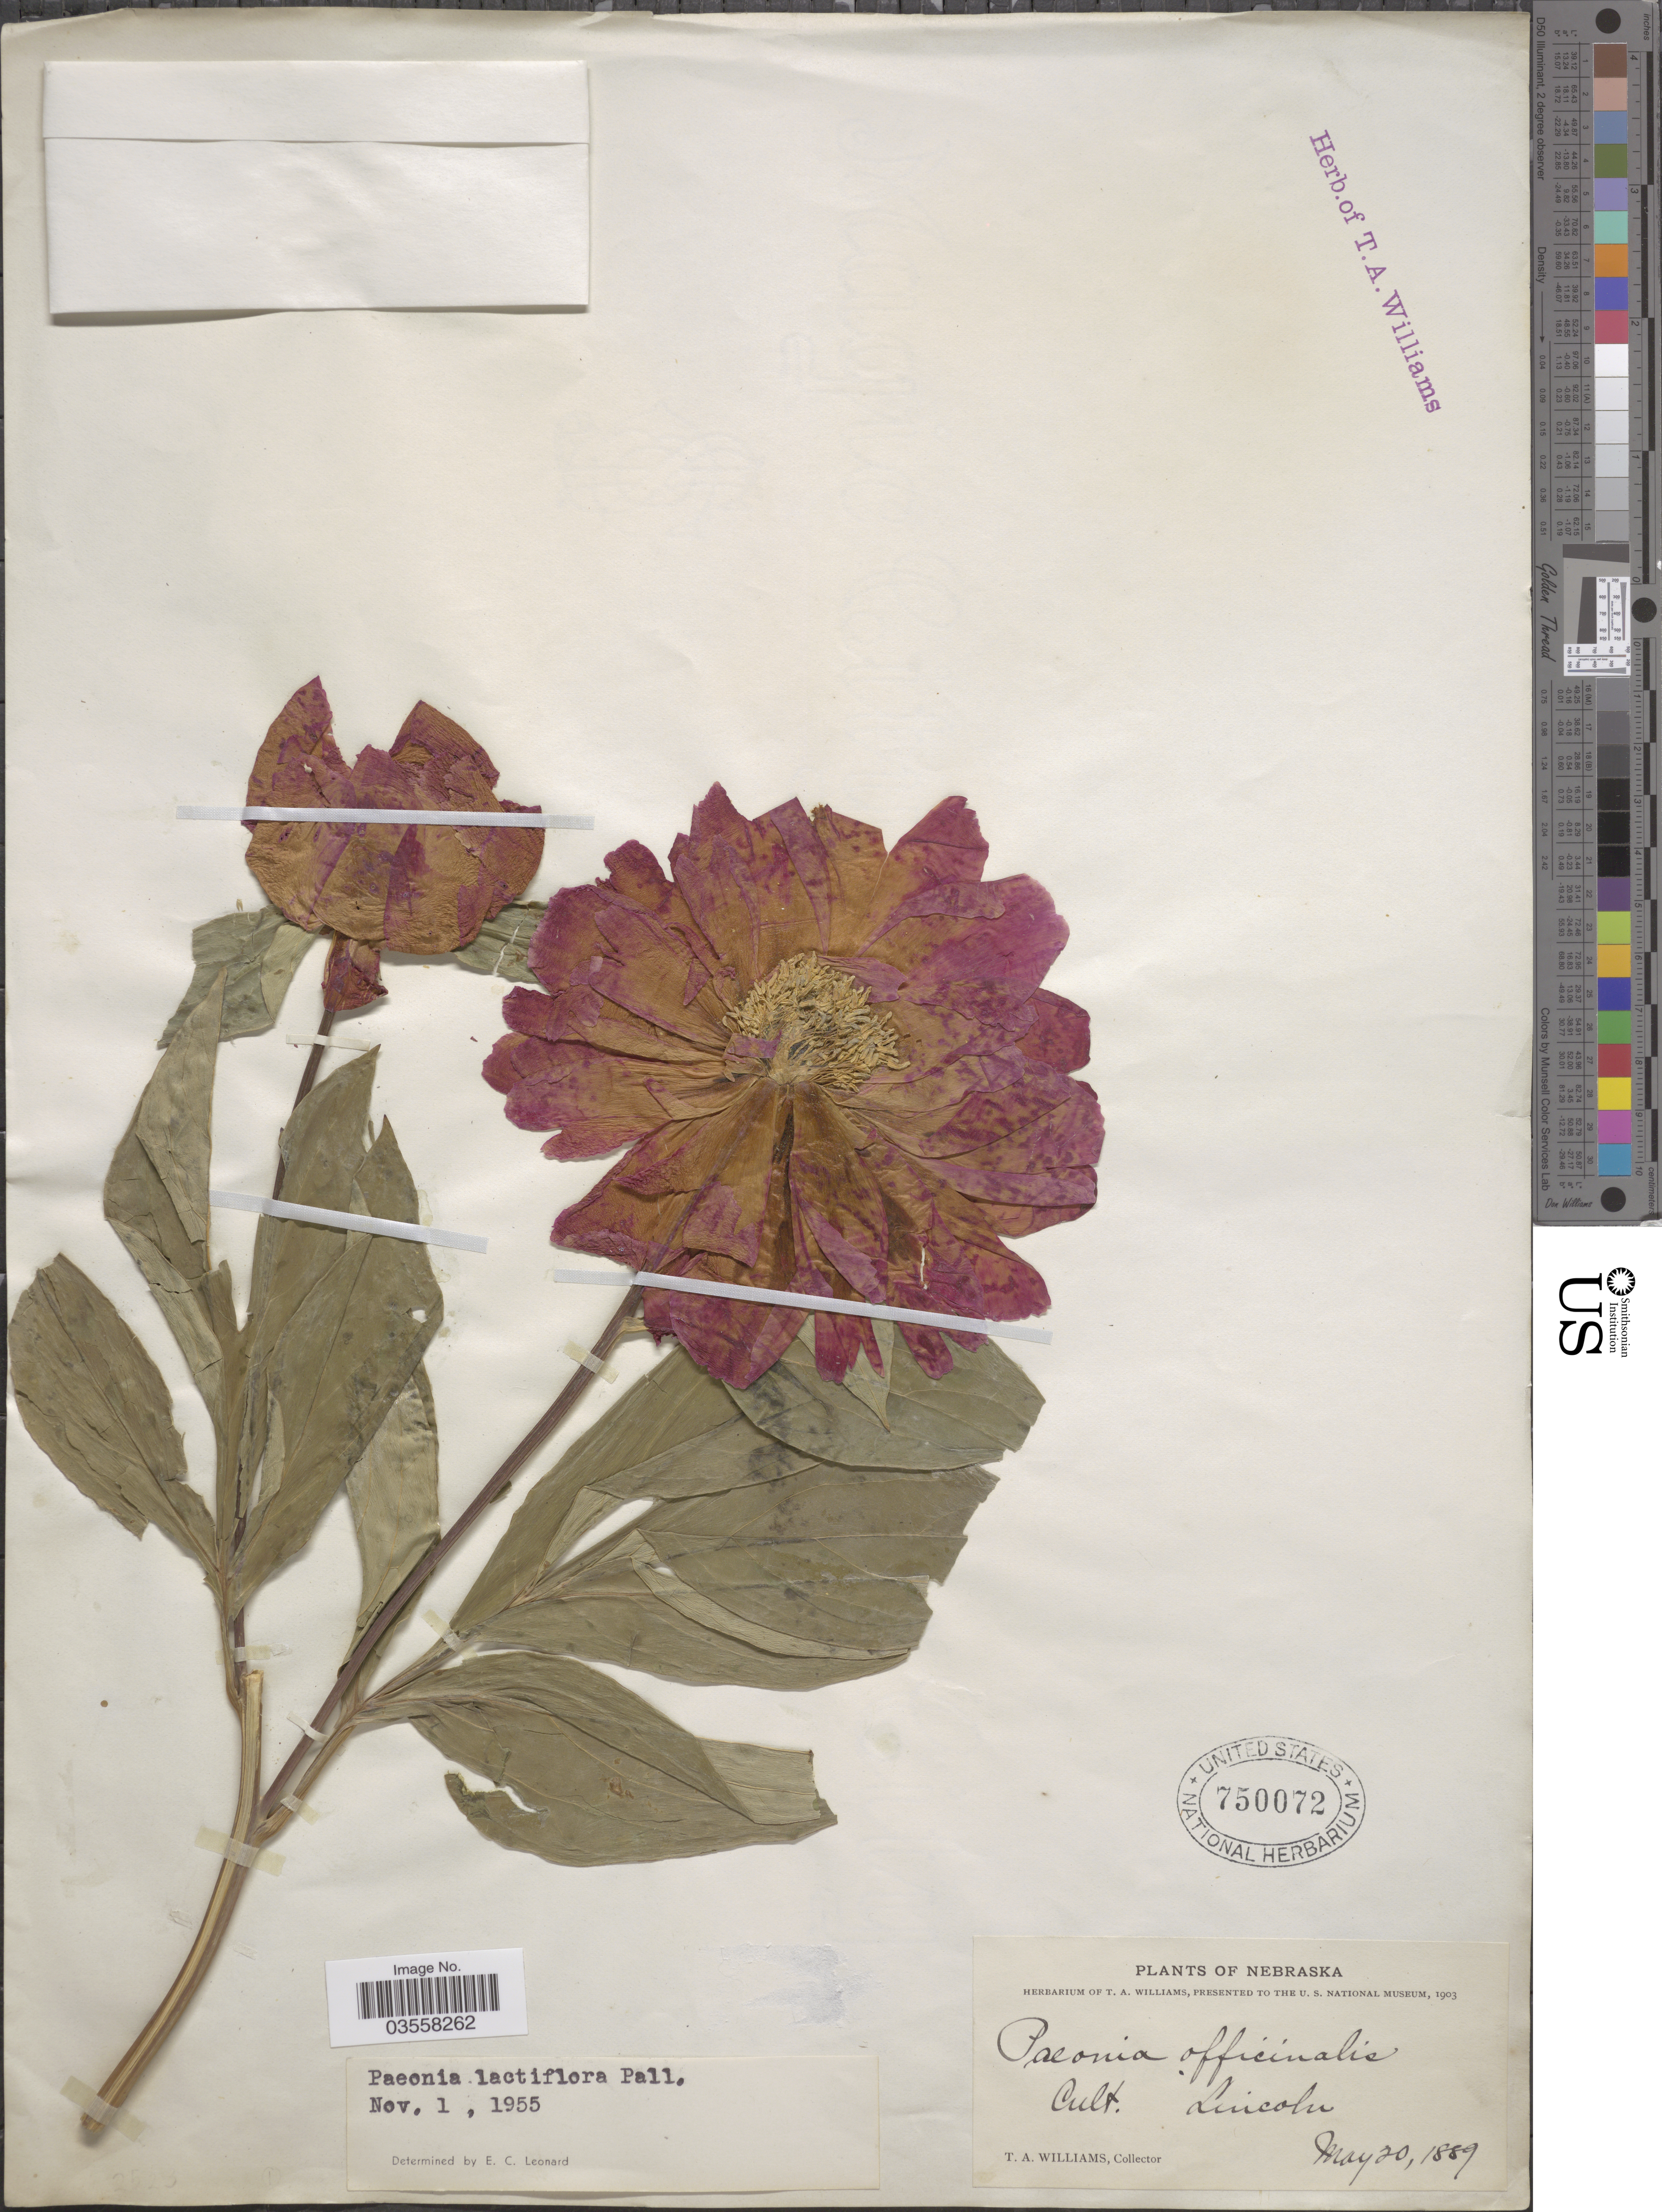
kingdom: Plantae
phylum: Tracheophyta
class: Magnoliopsida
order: Saxifragales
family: Paeoniaceae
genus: Paeonia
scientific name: Paeonia lactiflora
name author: Pall.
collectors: T. Williams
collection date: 1889-05-20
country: United States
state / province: Nebraska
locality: Lincoln.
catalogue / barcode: US 750072